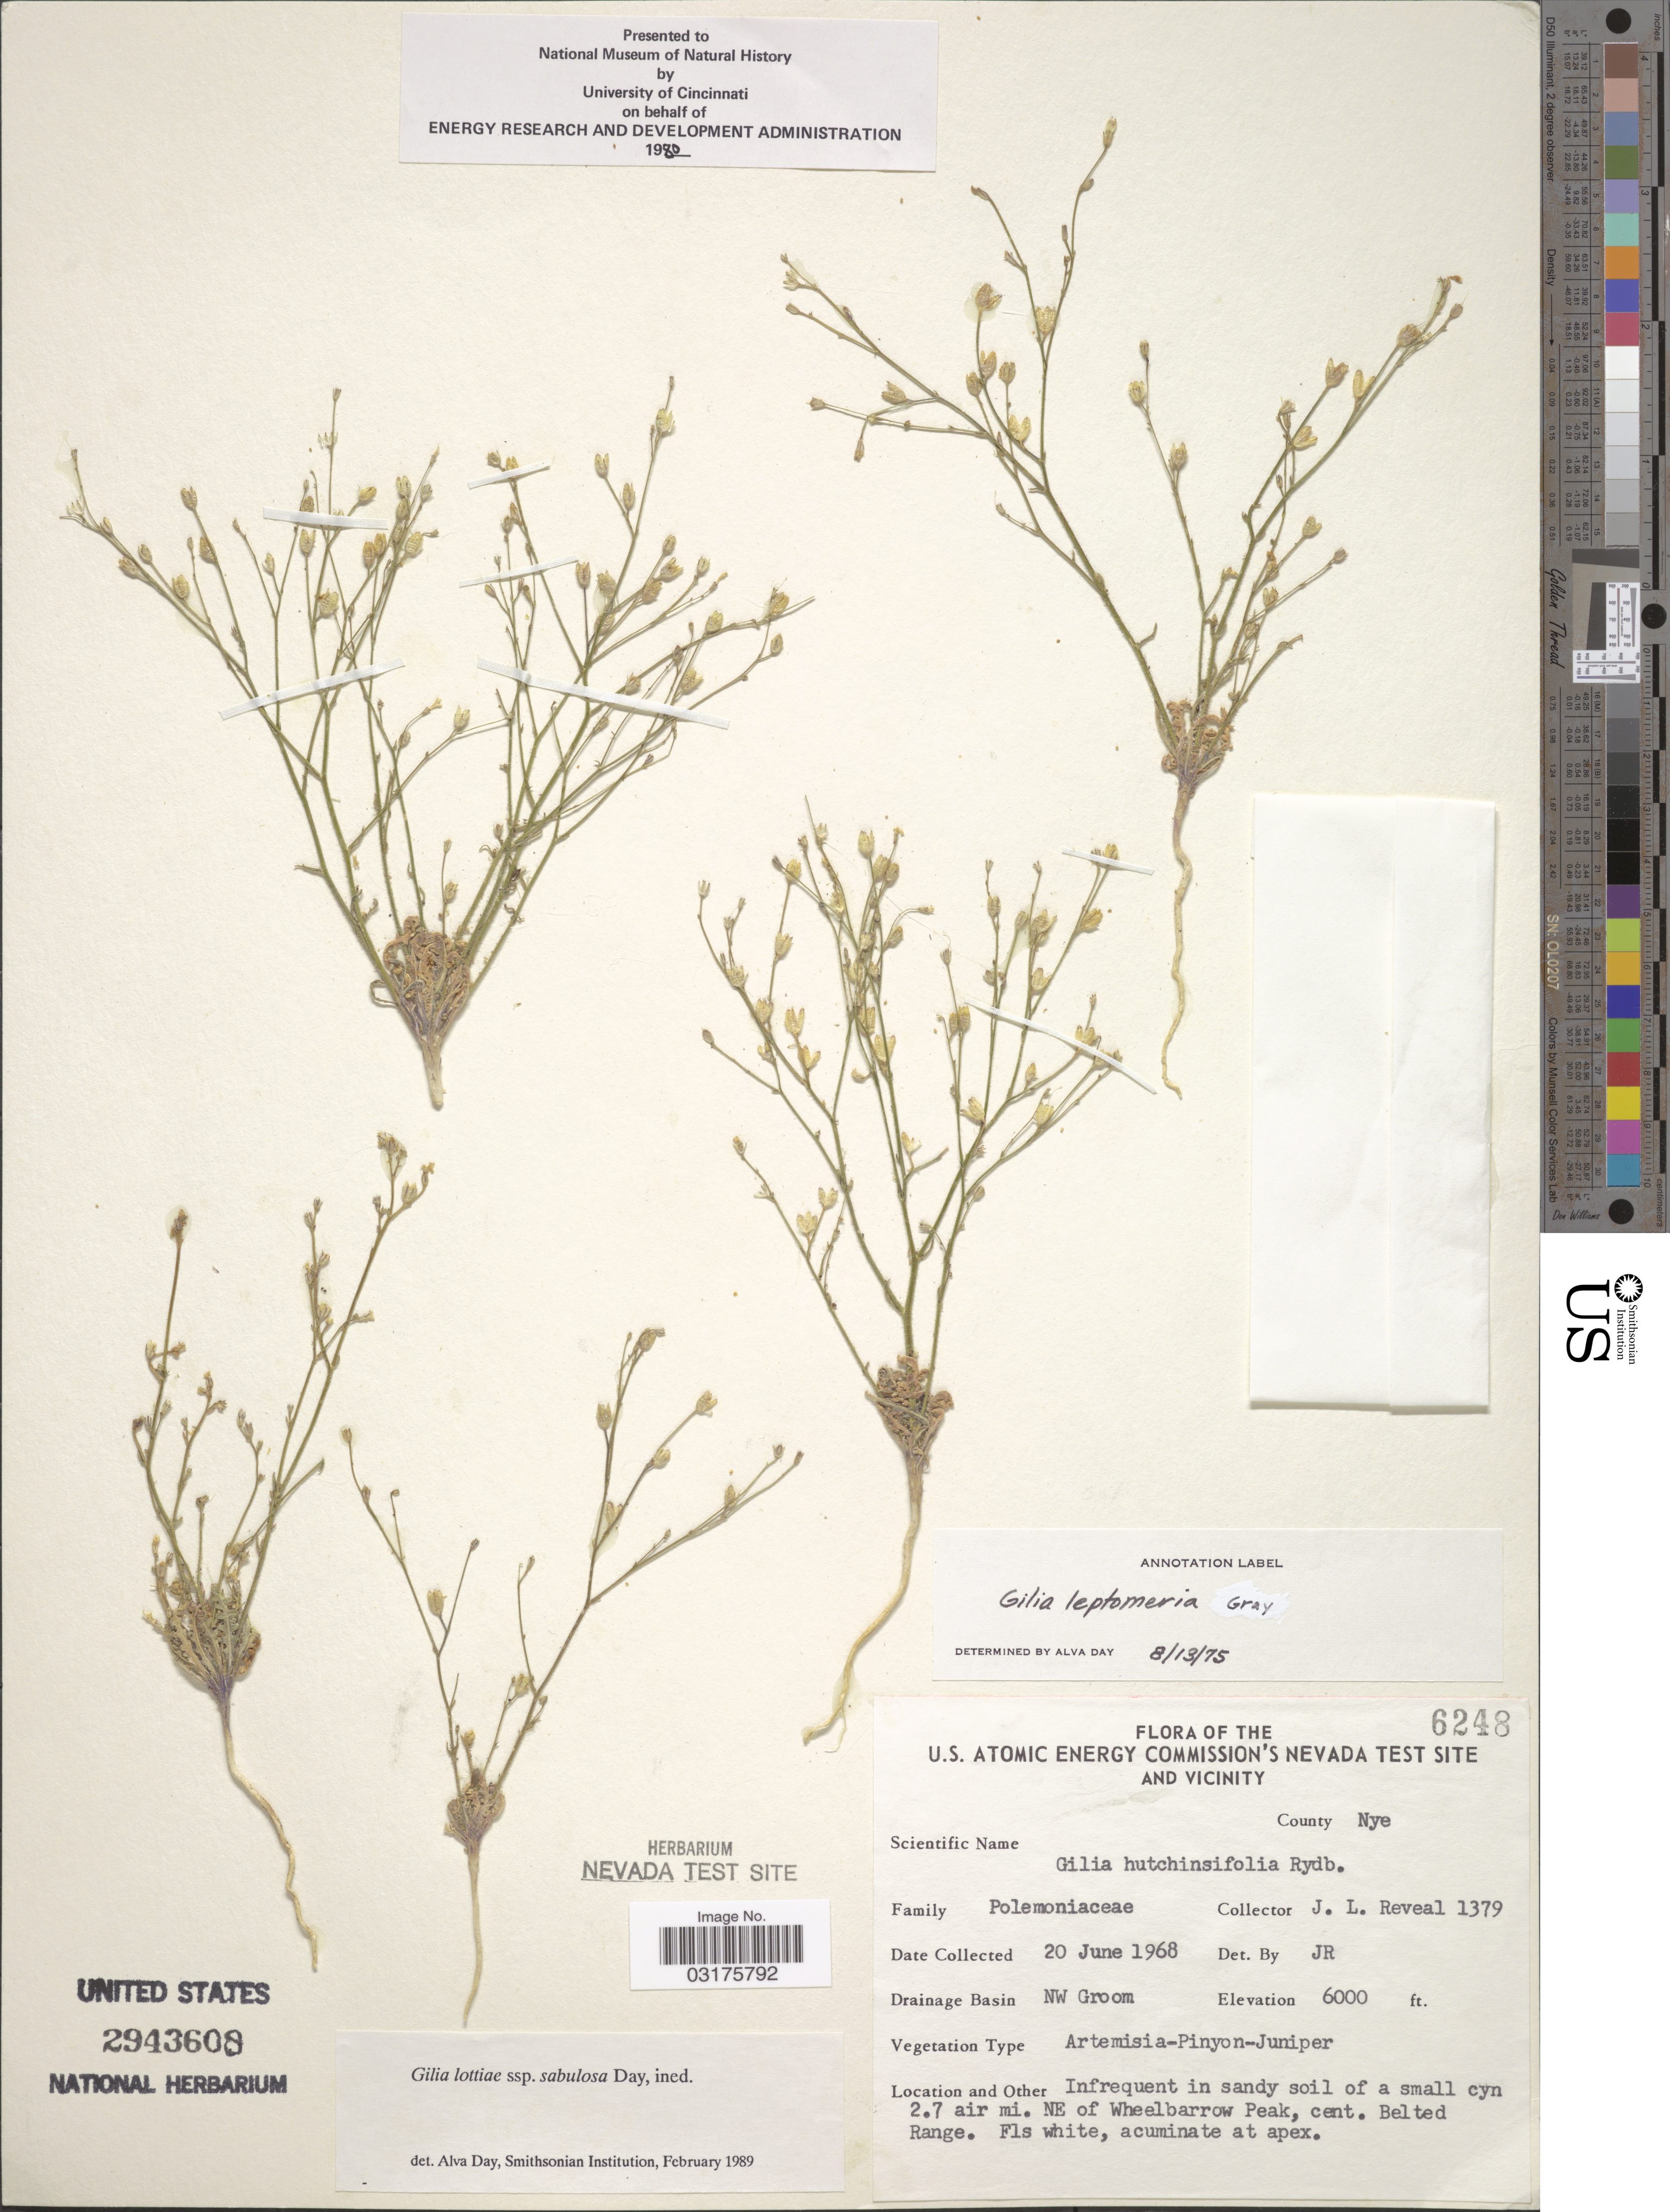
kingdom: Plantae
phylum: Tracheophyta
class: Magnoliopsida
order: Ericales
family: Polemoniaceae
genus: Aliciella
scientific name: Aliciella monoensis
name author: J.M. Porter & A.G. Day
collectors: J. L. Reveal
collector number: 1379/ 6248?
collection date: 1968-06-20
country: United States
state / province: Nevada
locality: The U.S. Atomic Energy Commission's Nevada Test Site and Vicinity. County Nye. Drainage Basin NW Groom. 2.7 air mi. NE of Wheelbarrow Peak, cent. Belted Range.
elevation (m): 1829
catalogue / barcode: US 2943608